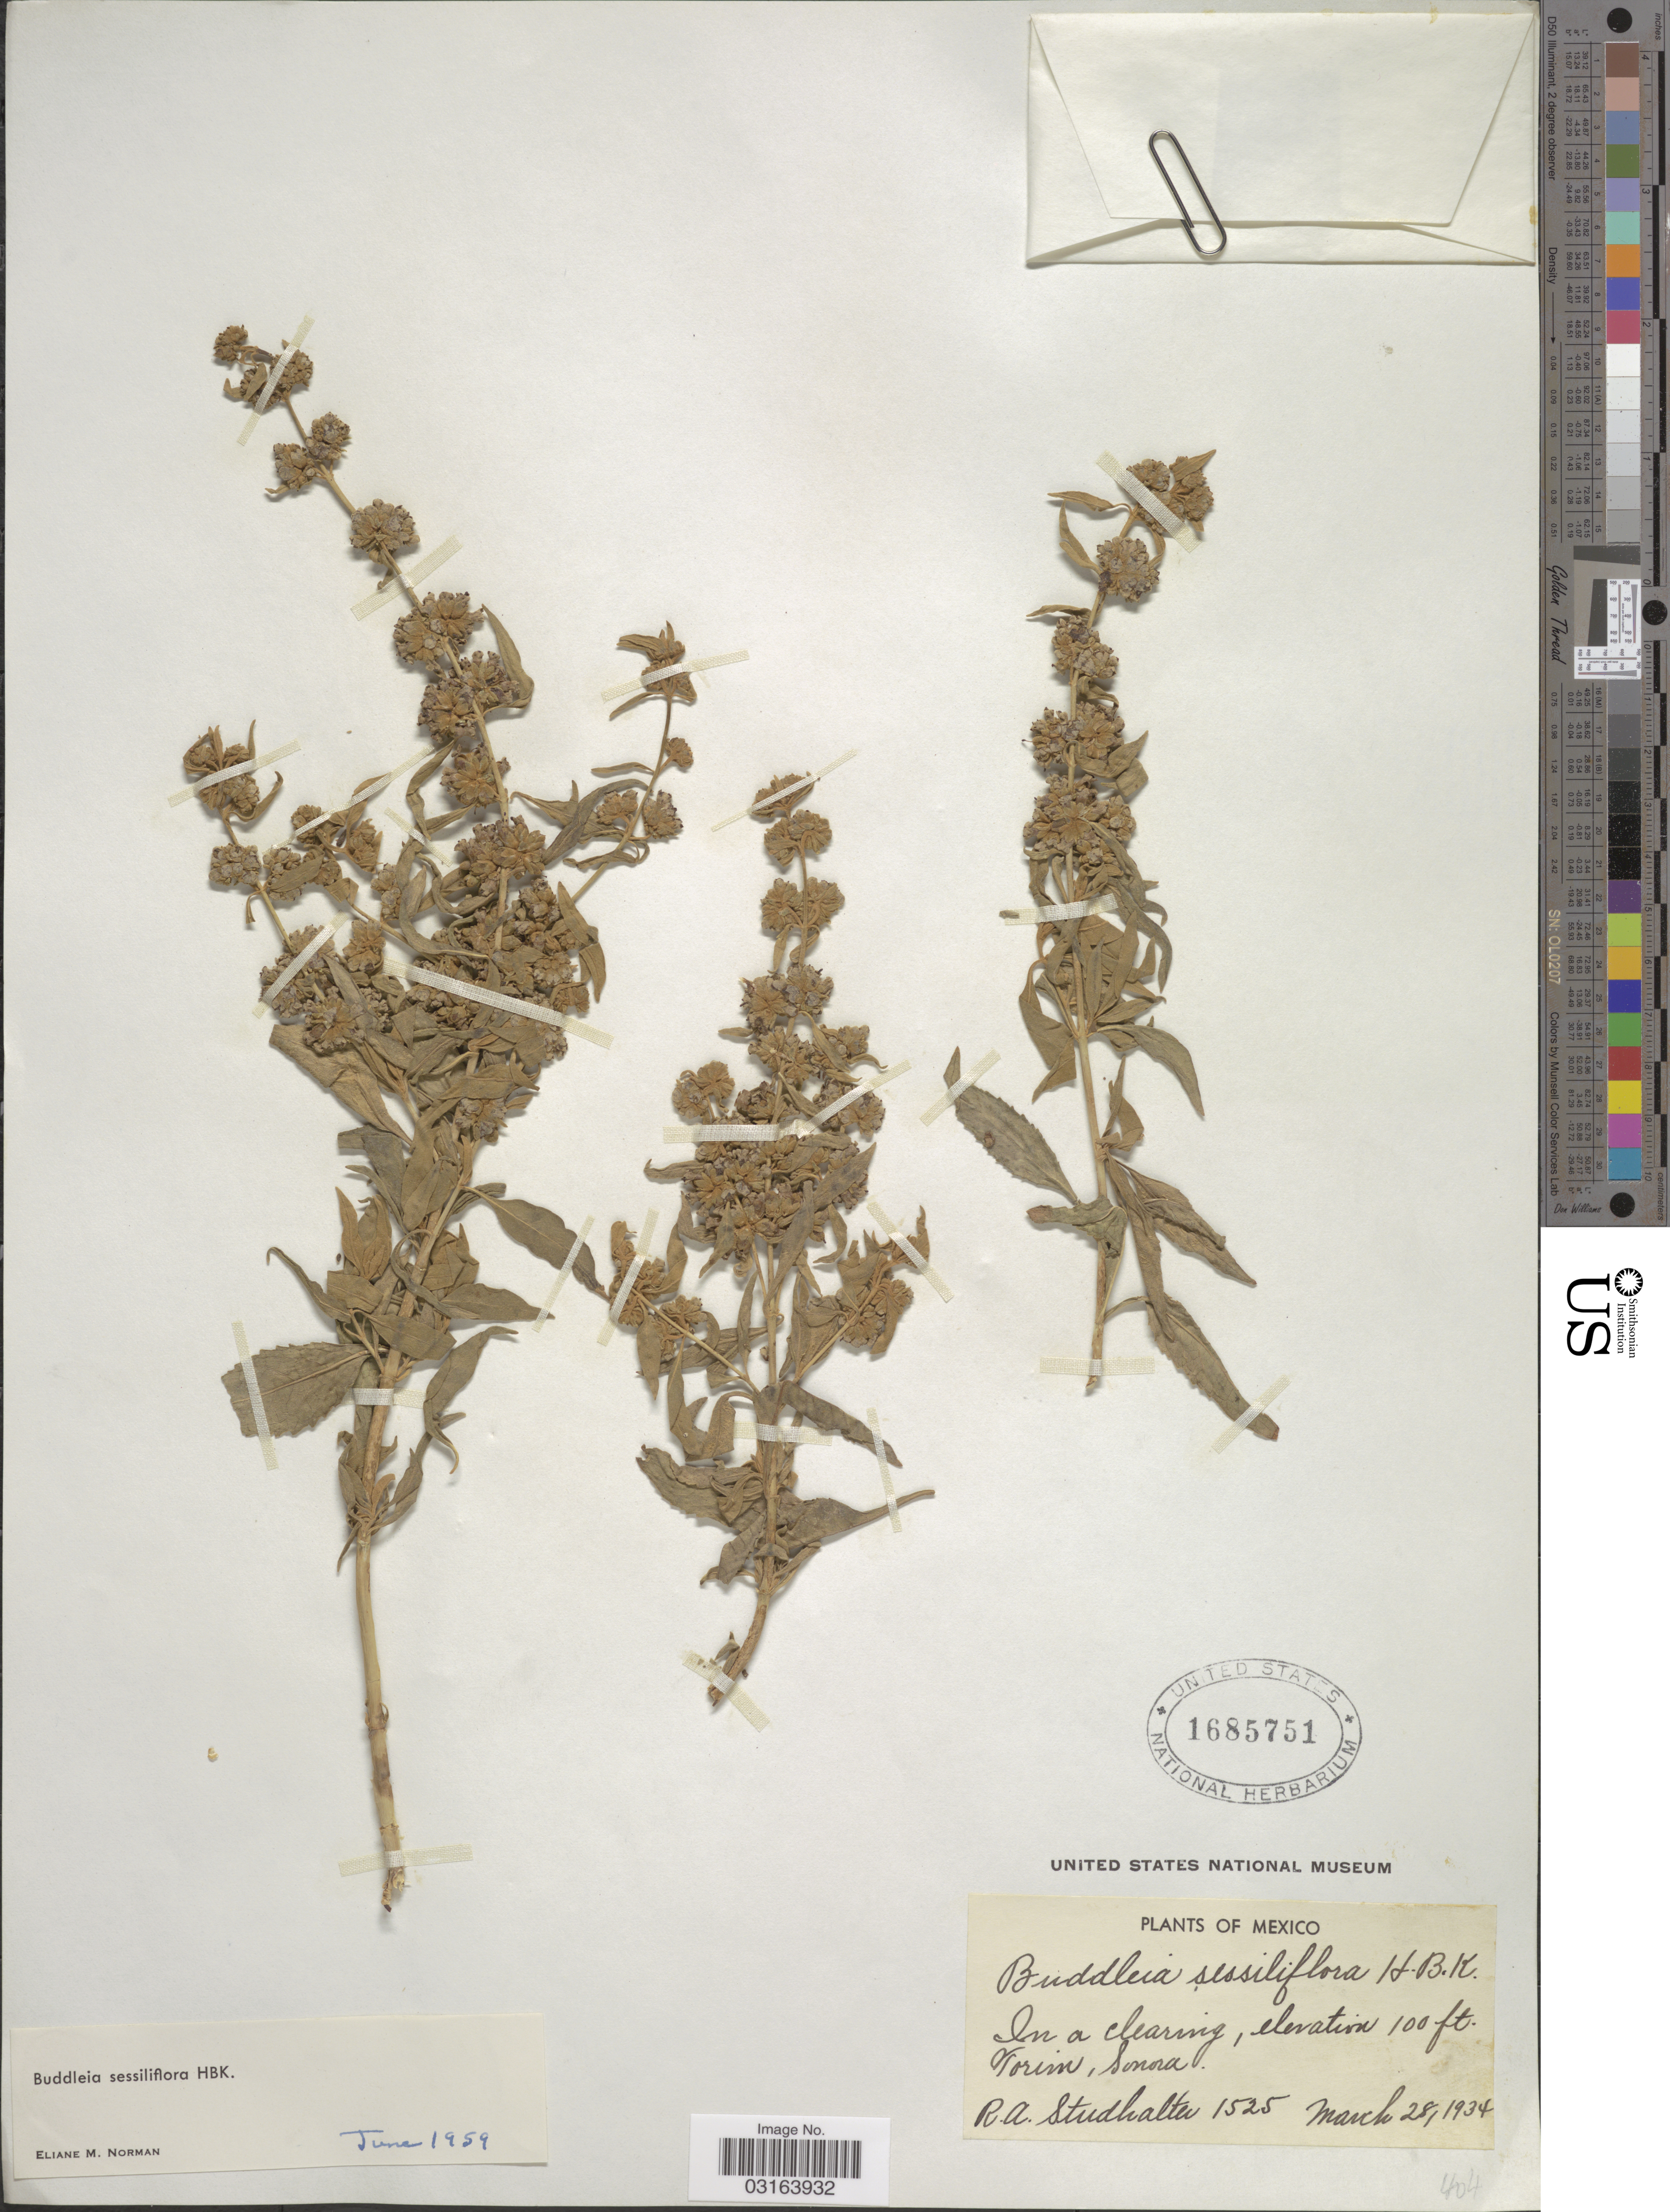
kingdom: Plantae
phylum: Tracheophyta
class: Magnoliopsida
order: Lamiales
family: Scrophulariaceae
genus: Buddleja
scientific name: Buddleja sessiliflora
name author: Kunth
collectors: R. Studhalter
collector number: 1525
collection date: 1934-03-28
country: Mexico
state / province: Sonora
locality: Torim.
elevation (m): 30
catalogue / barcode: US 1685751